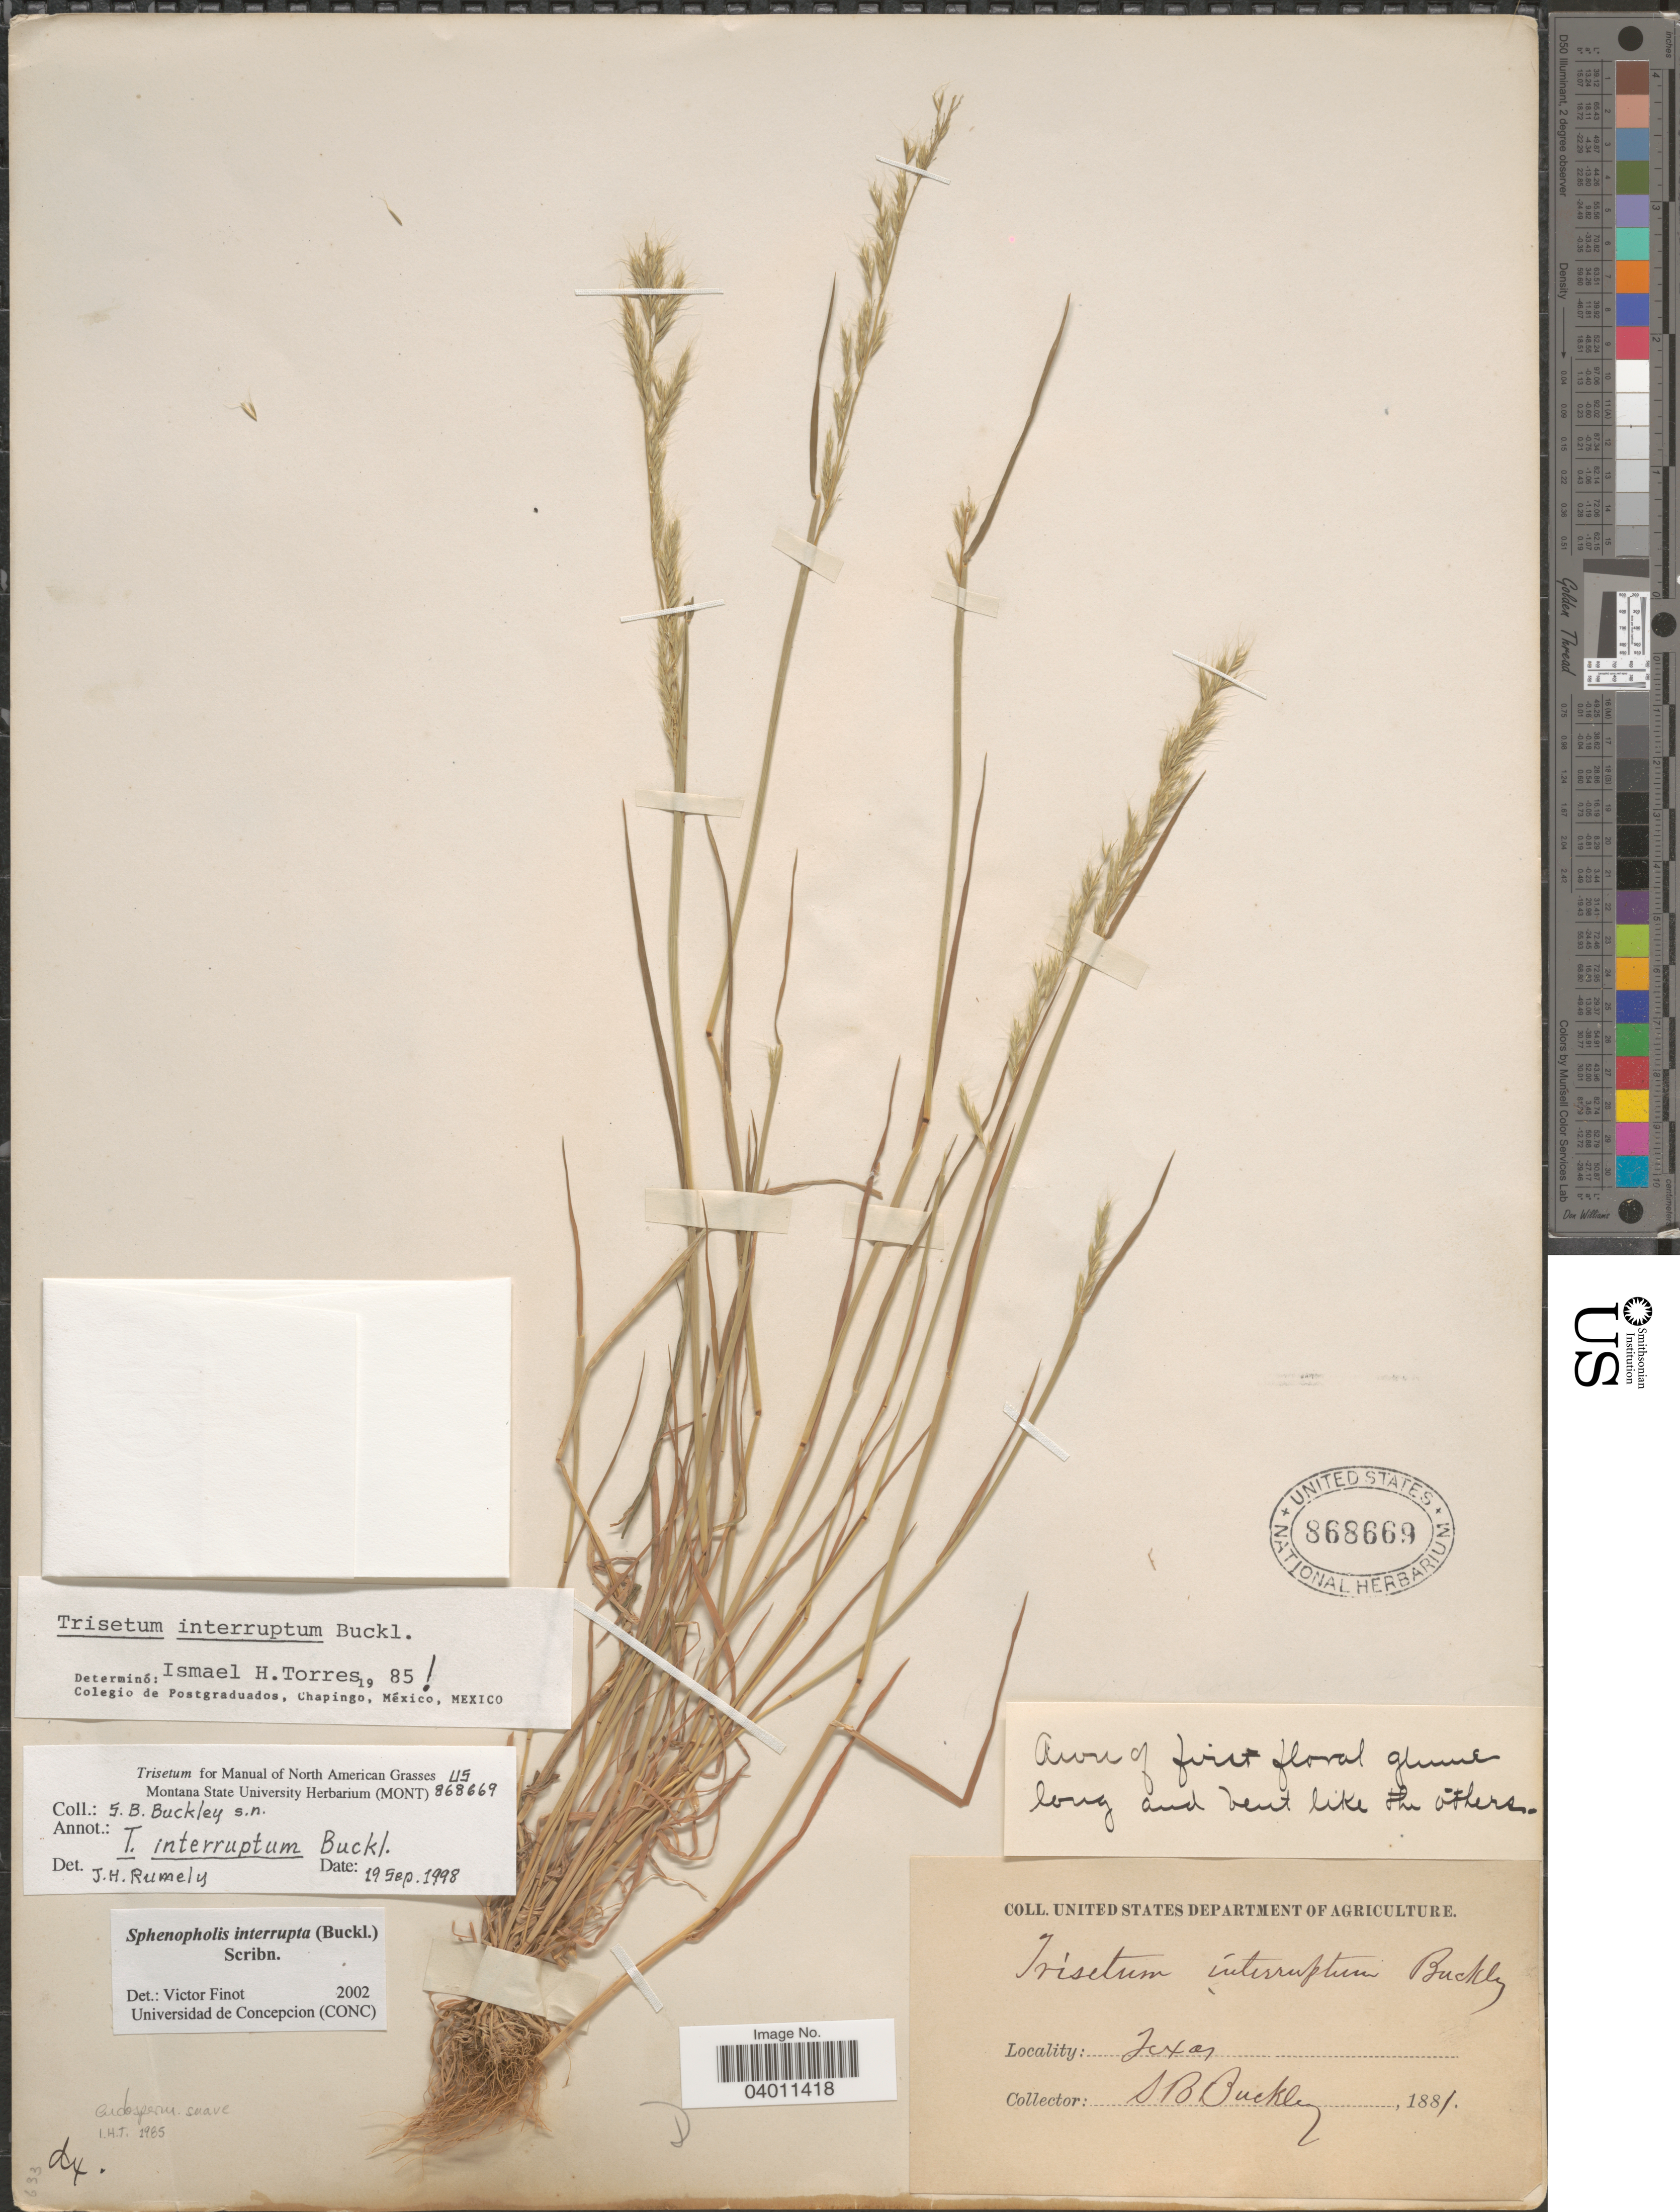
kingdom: Plantae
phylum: Tracheophyta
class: Liliopsida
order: Poales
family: Poaceae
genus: Sphenopholis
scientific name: Sphenopholis interrupta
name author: (Buckley) Scribn.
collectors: S. B. Buckley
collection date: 1881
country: United States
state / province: Texas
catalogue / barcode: US 868669